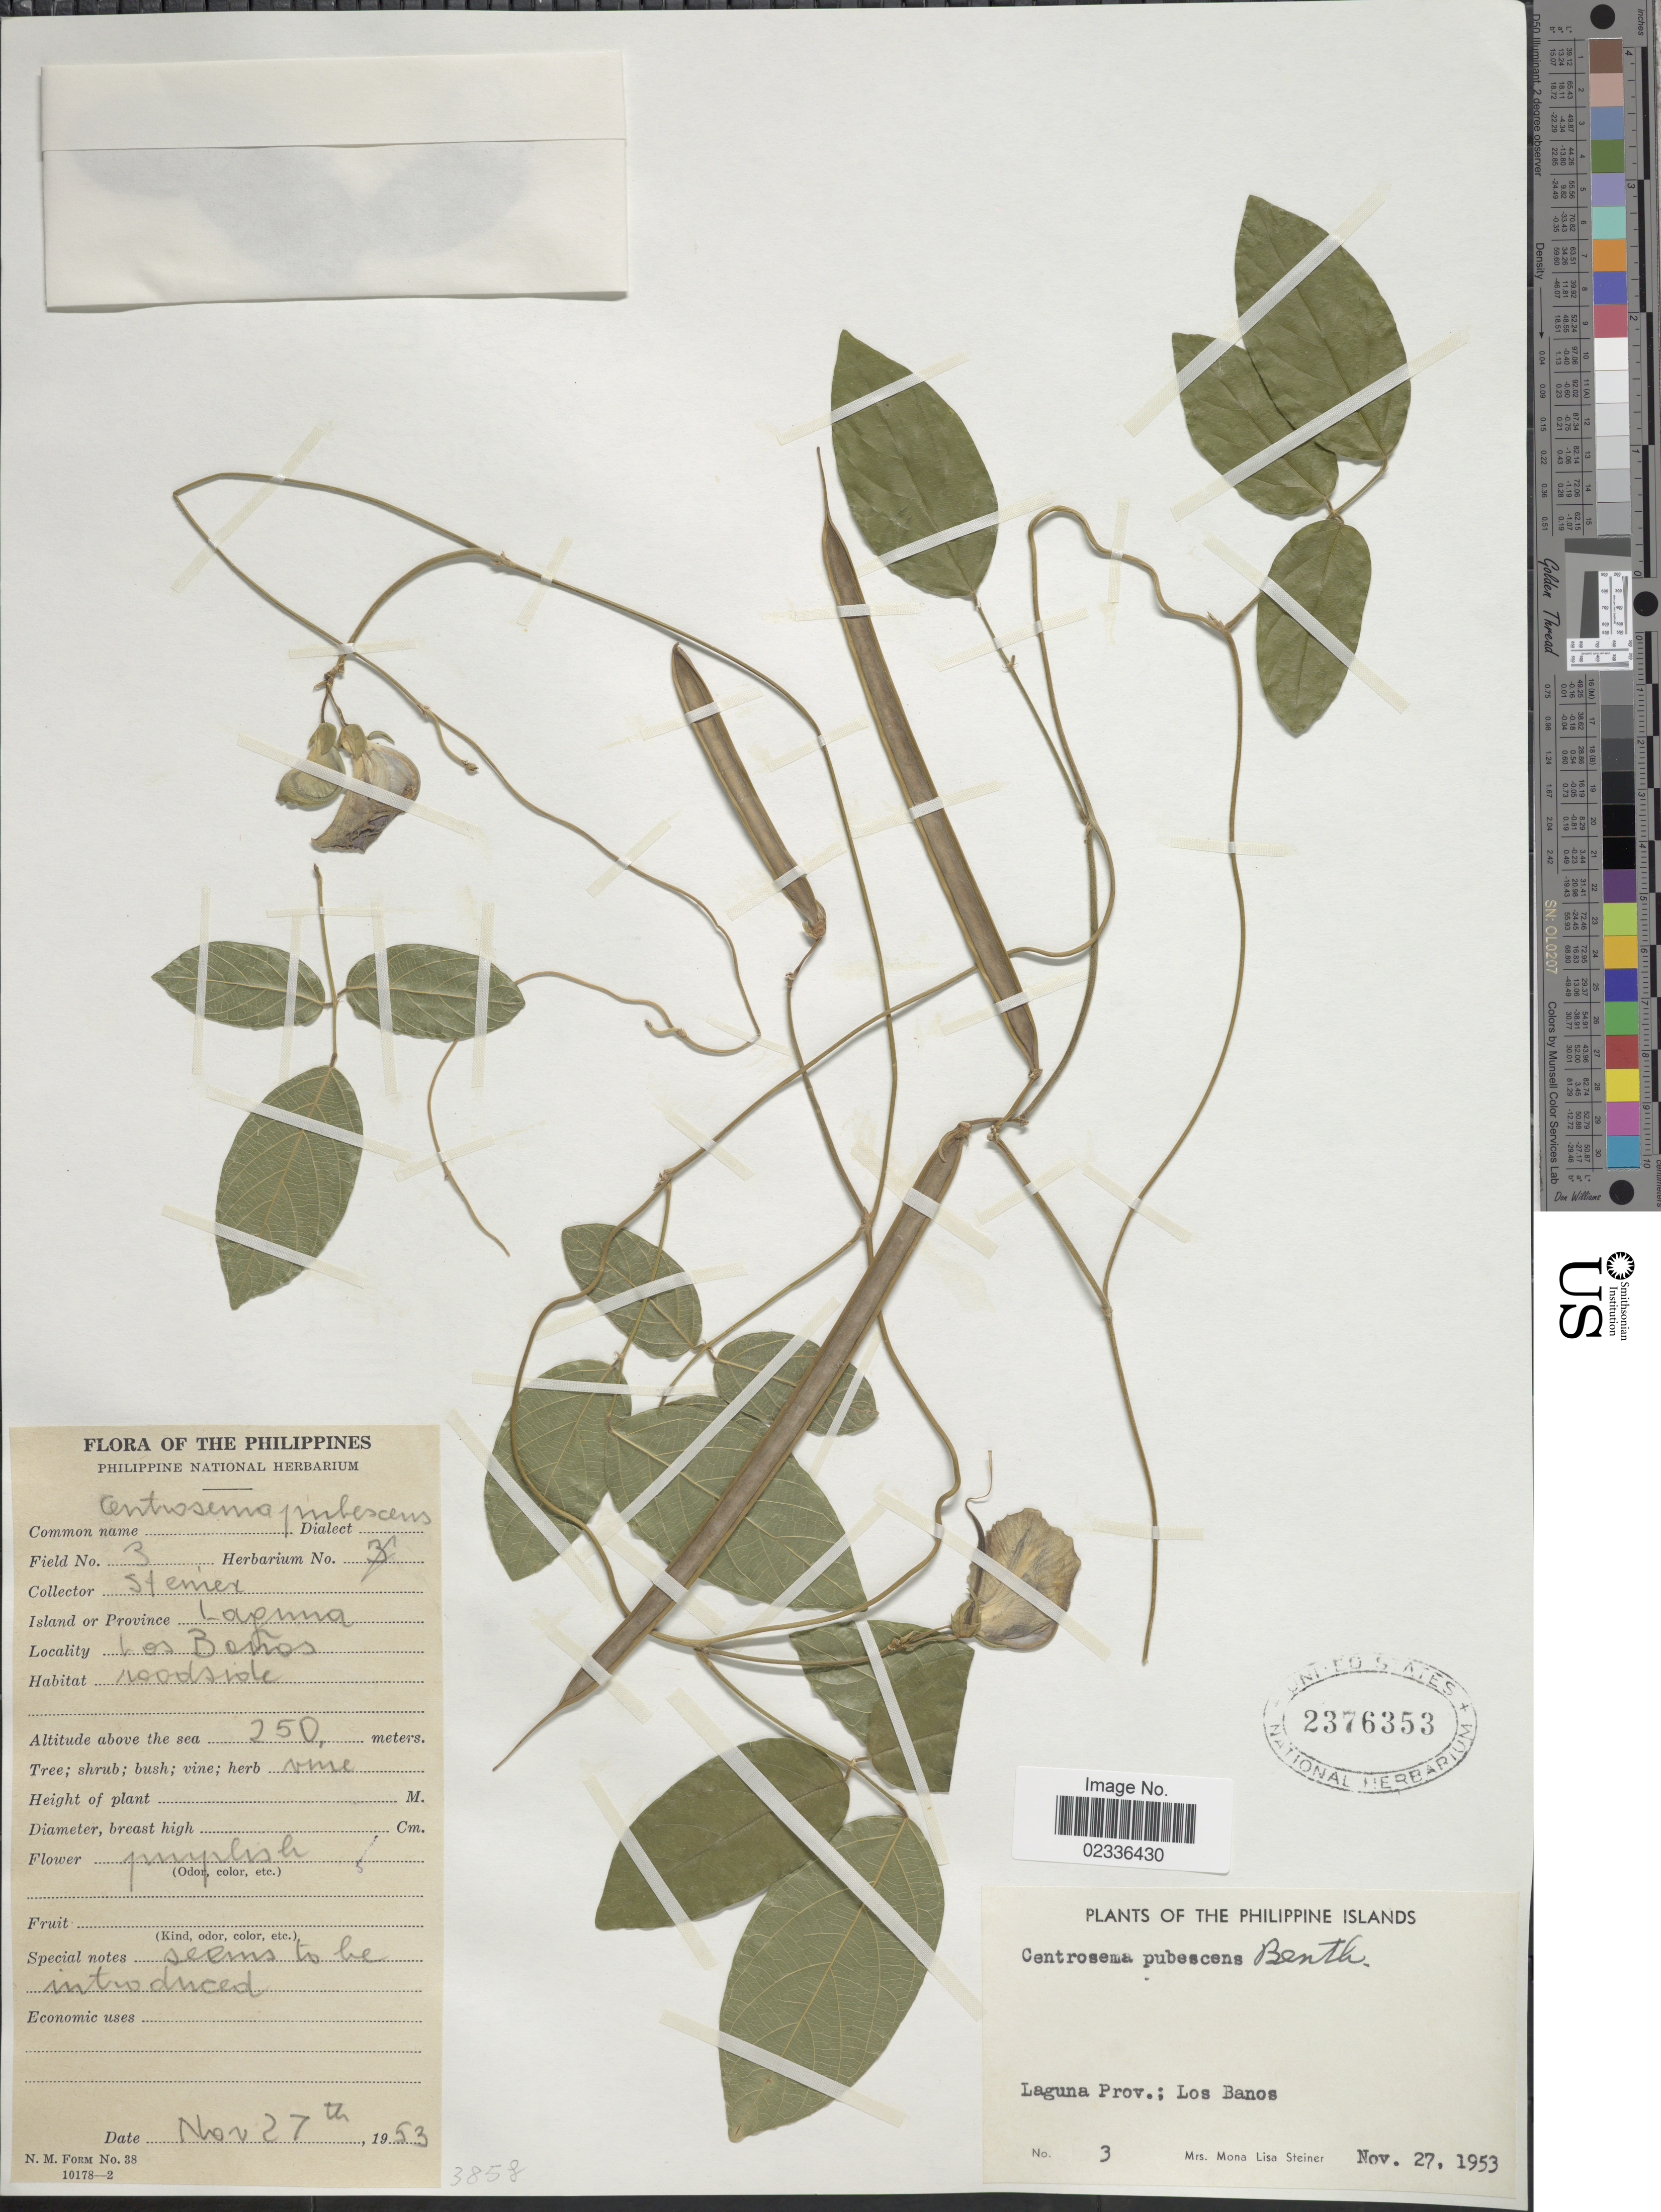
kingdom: Plantae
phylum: Tracheophyta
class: Magnoliopsida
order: Fabales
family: Fabaceae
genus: Centrosema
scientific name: Centrosema pubescens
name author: Benth.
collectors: M. Steiner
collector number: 3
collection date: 1953-11-27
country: Philippines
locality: Laguna Prov., Los Banos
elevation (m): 250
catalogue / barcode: US 2376353